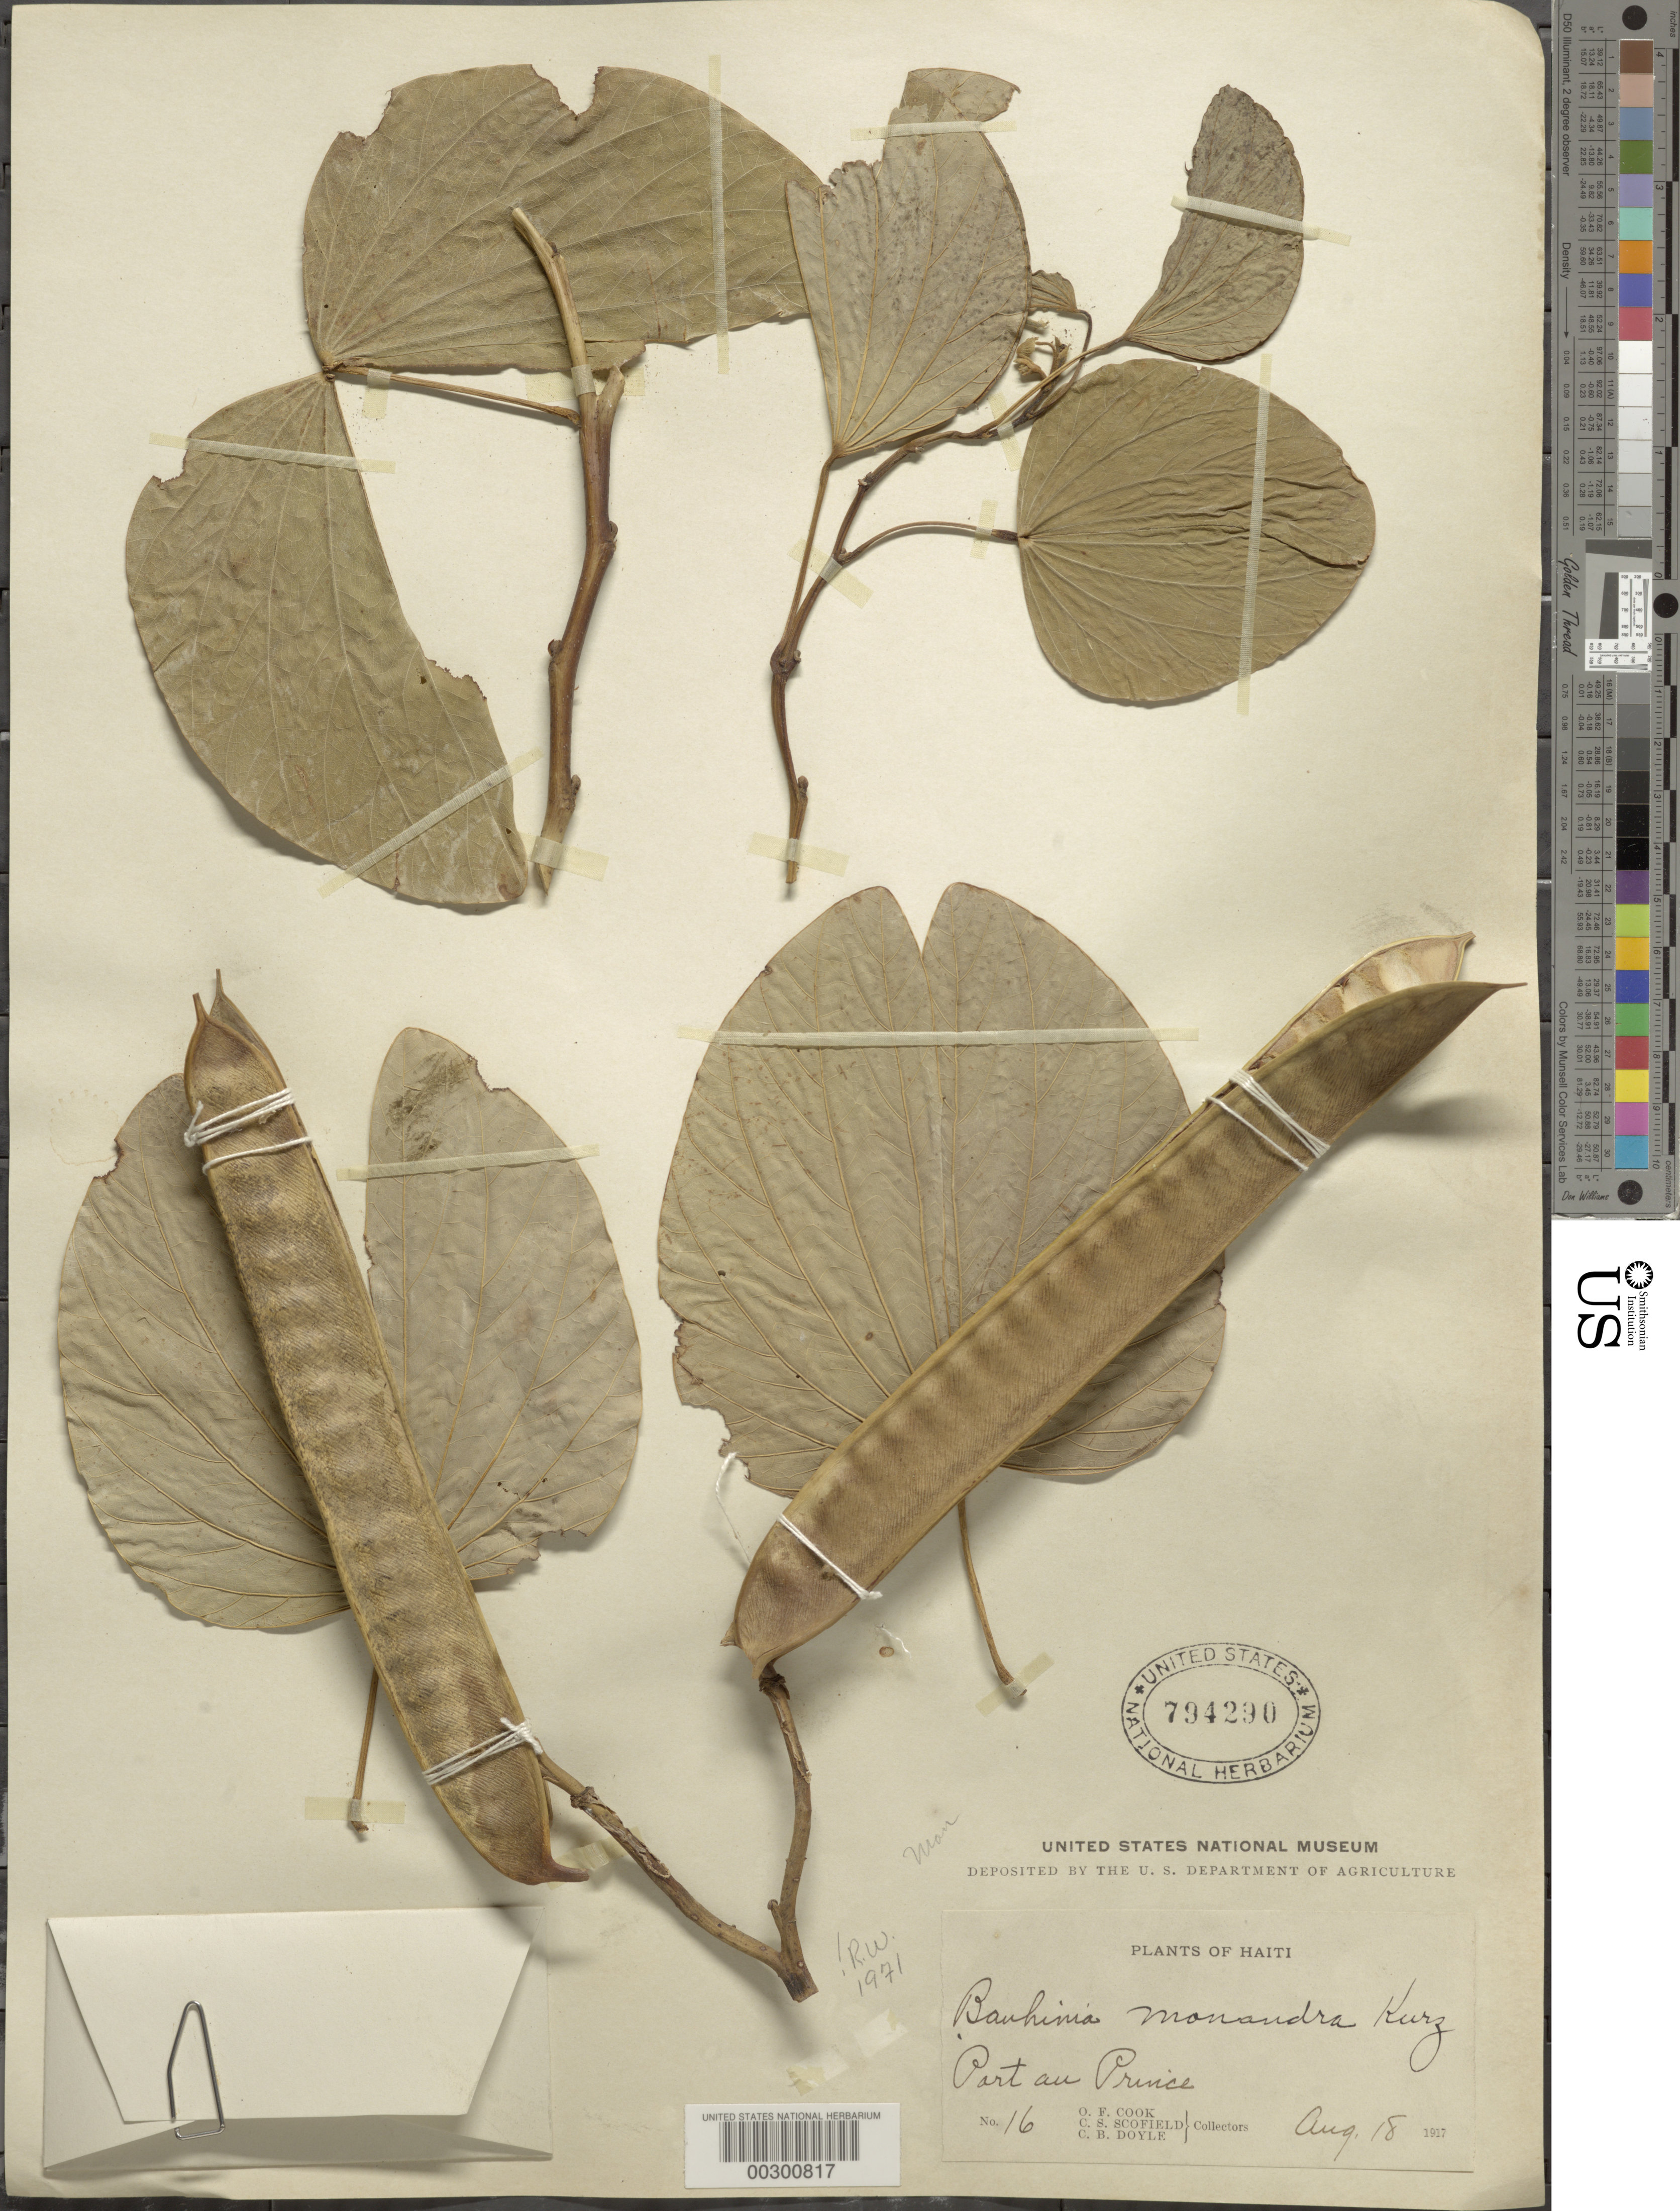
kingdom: Plantae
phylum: Tracheophyta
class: Magnoliopsida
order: Fabales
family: Fabaceae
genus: Bauhinia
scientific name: Bauhinia monandra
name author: Kurz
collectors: O. F. Cook, C. Scofield & C. Doyle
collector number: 16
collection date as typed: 18 Aug 1917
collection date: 1917-08-18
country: Haiti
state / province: Ouest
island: Hispaniola Island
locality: Port au prince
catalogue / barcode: US 794290